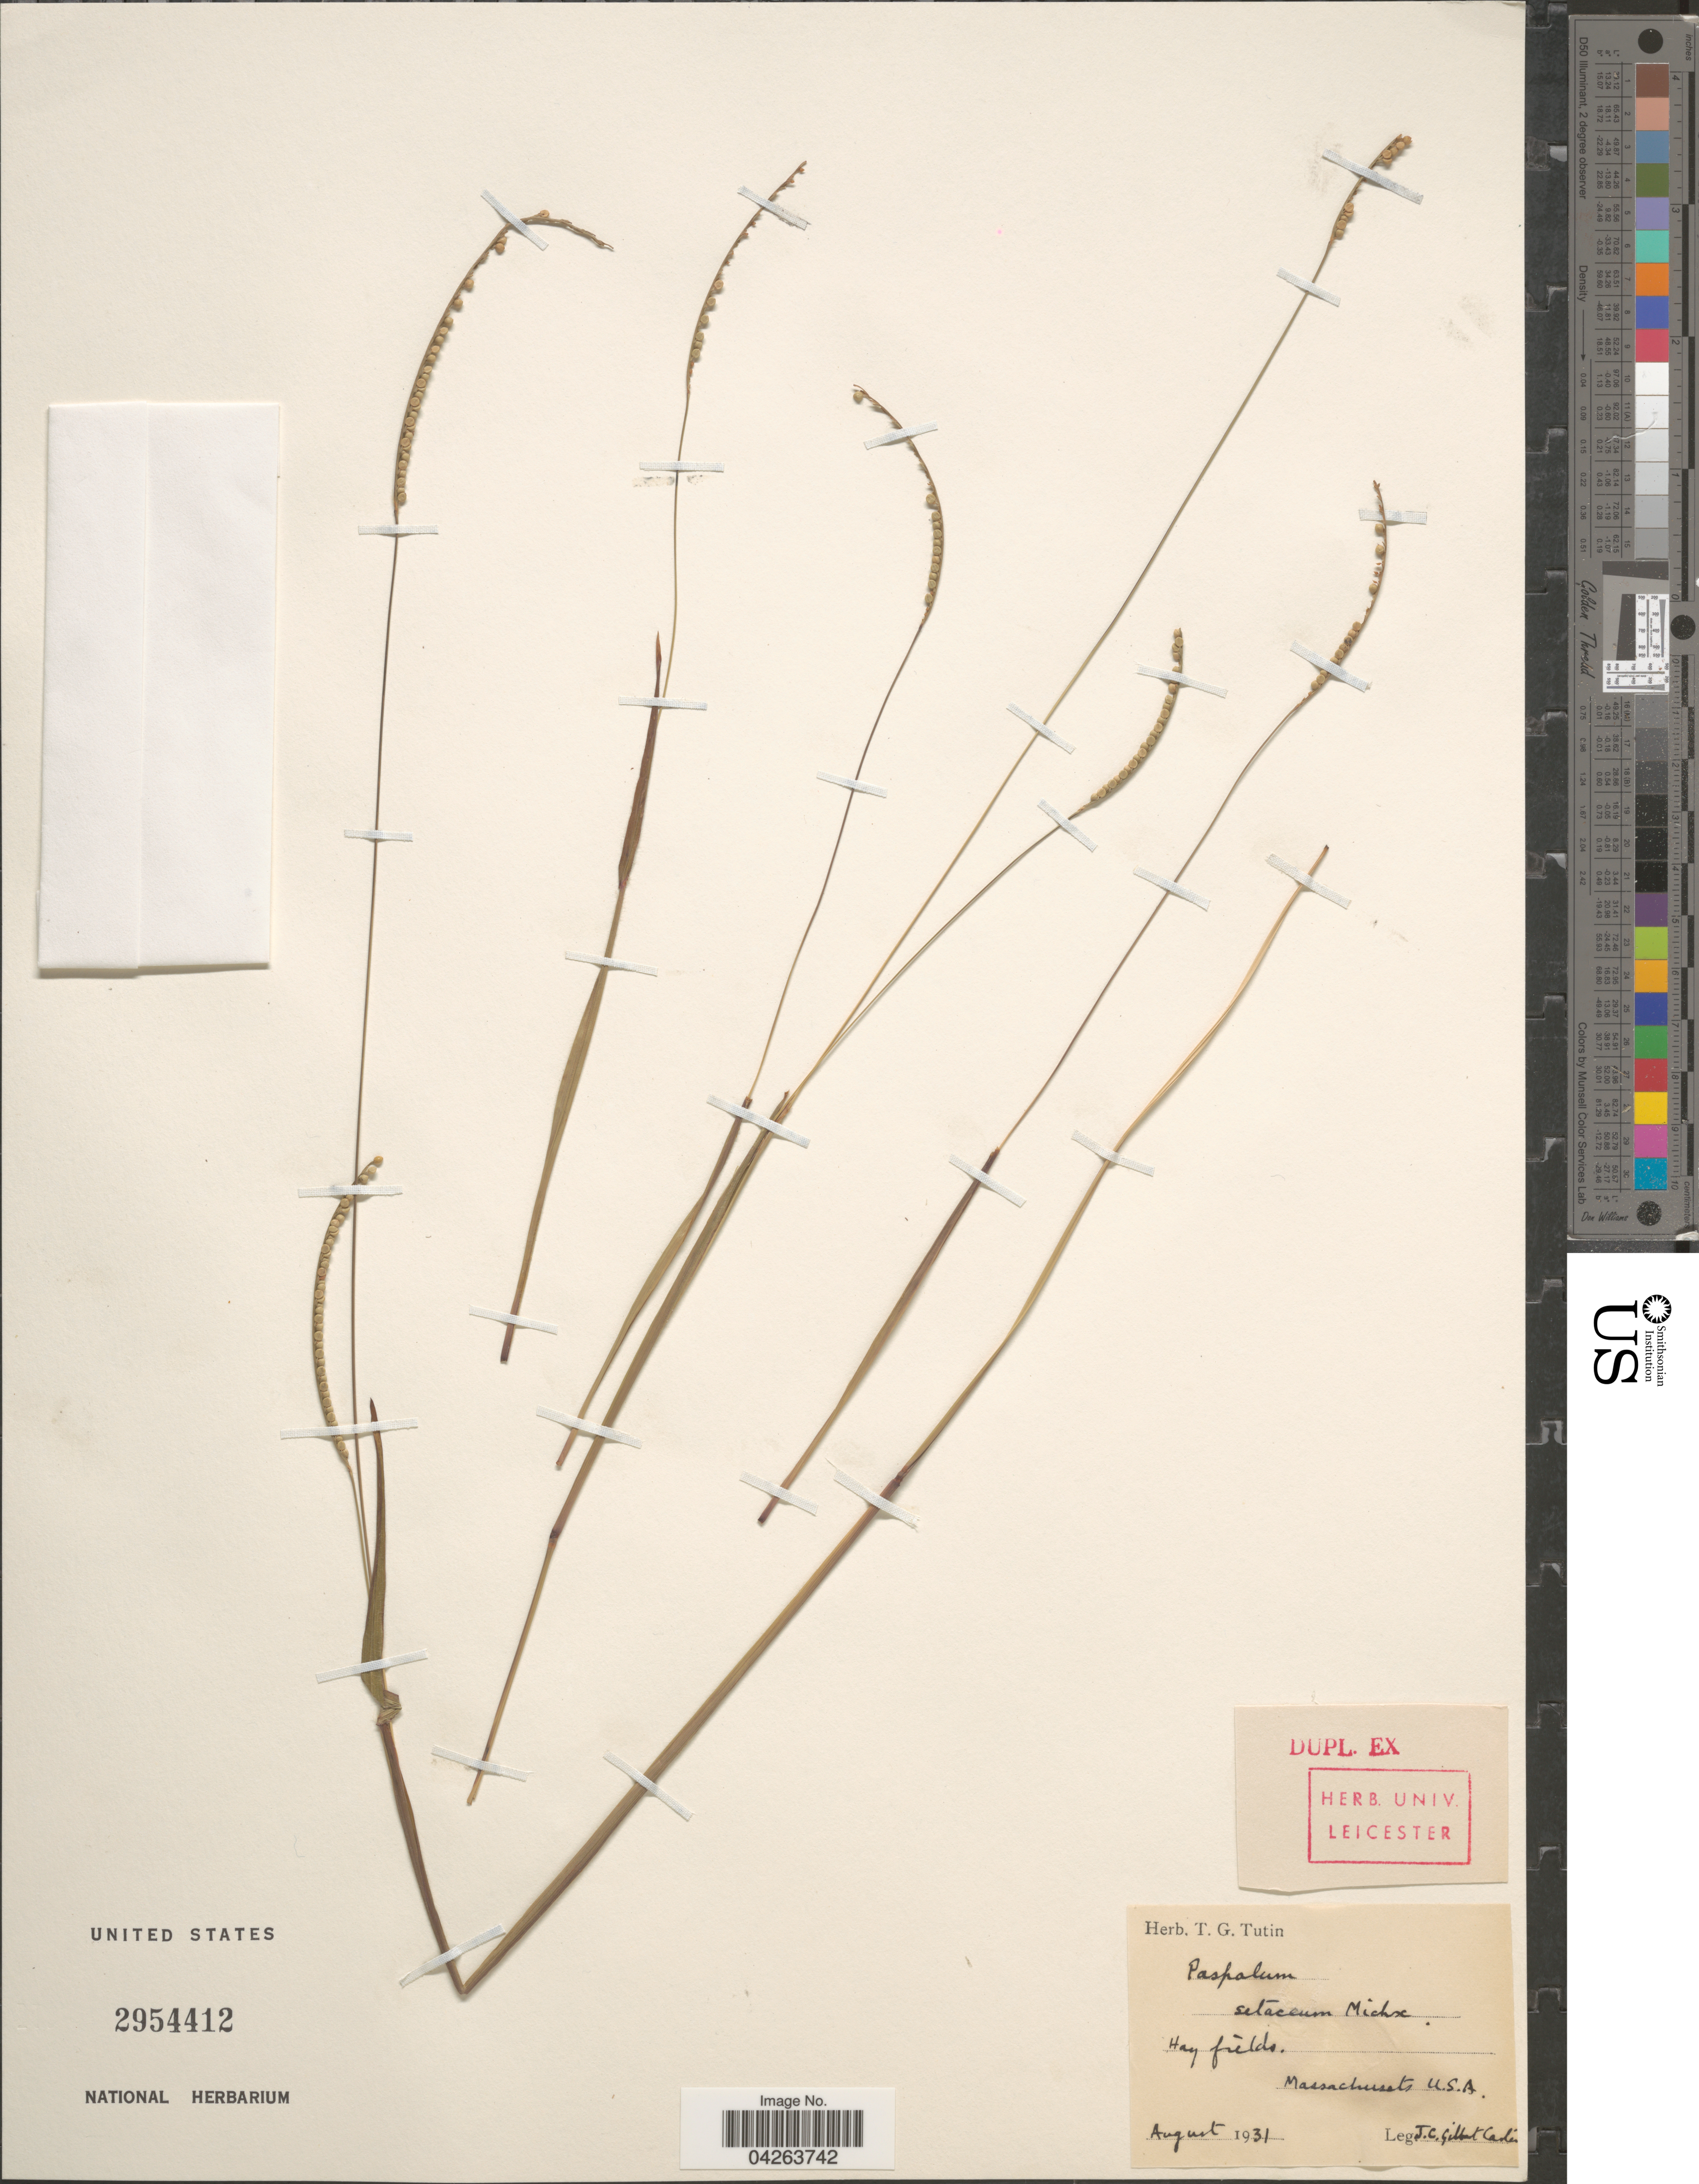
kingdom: Plantae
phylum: Tracheophyta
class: Liliopsida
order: Poales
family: Poaceae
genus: Paspalum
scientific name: Paspalum setaceum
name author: Michx.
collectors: J. Carter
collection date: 1931-08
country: United States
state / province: Massachusetts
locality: Hay fields.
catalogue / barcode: US 2954412